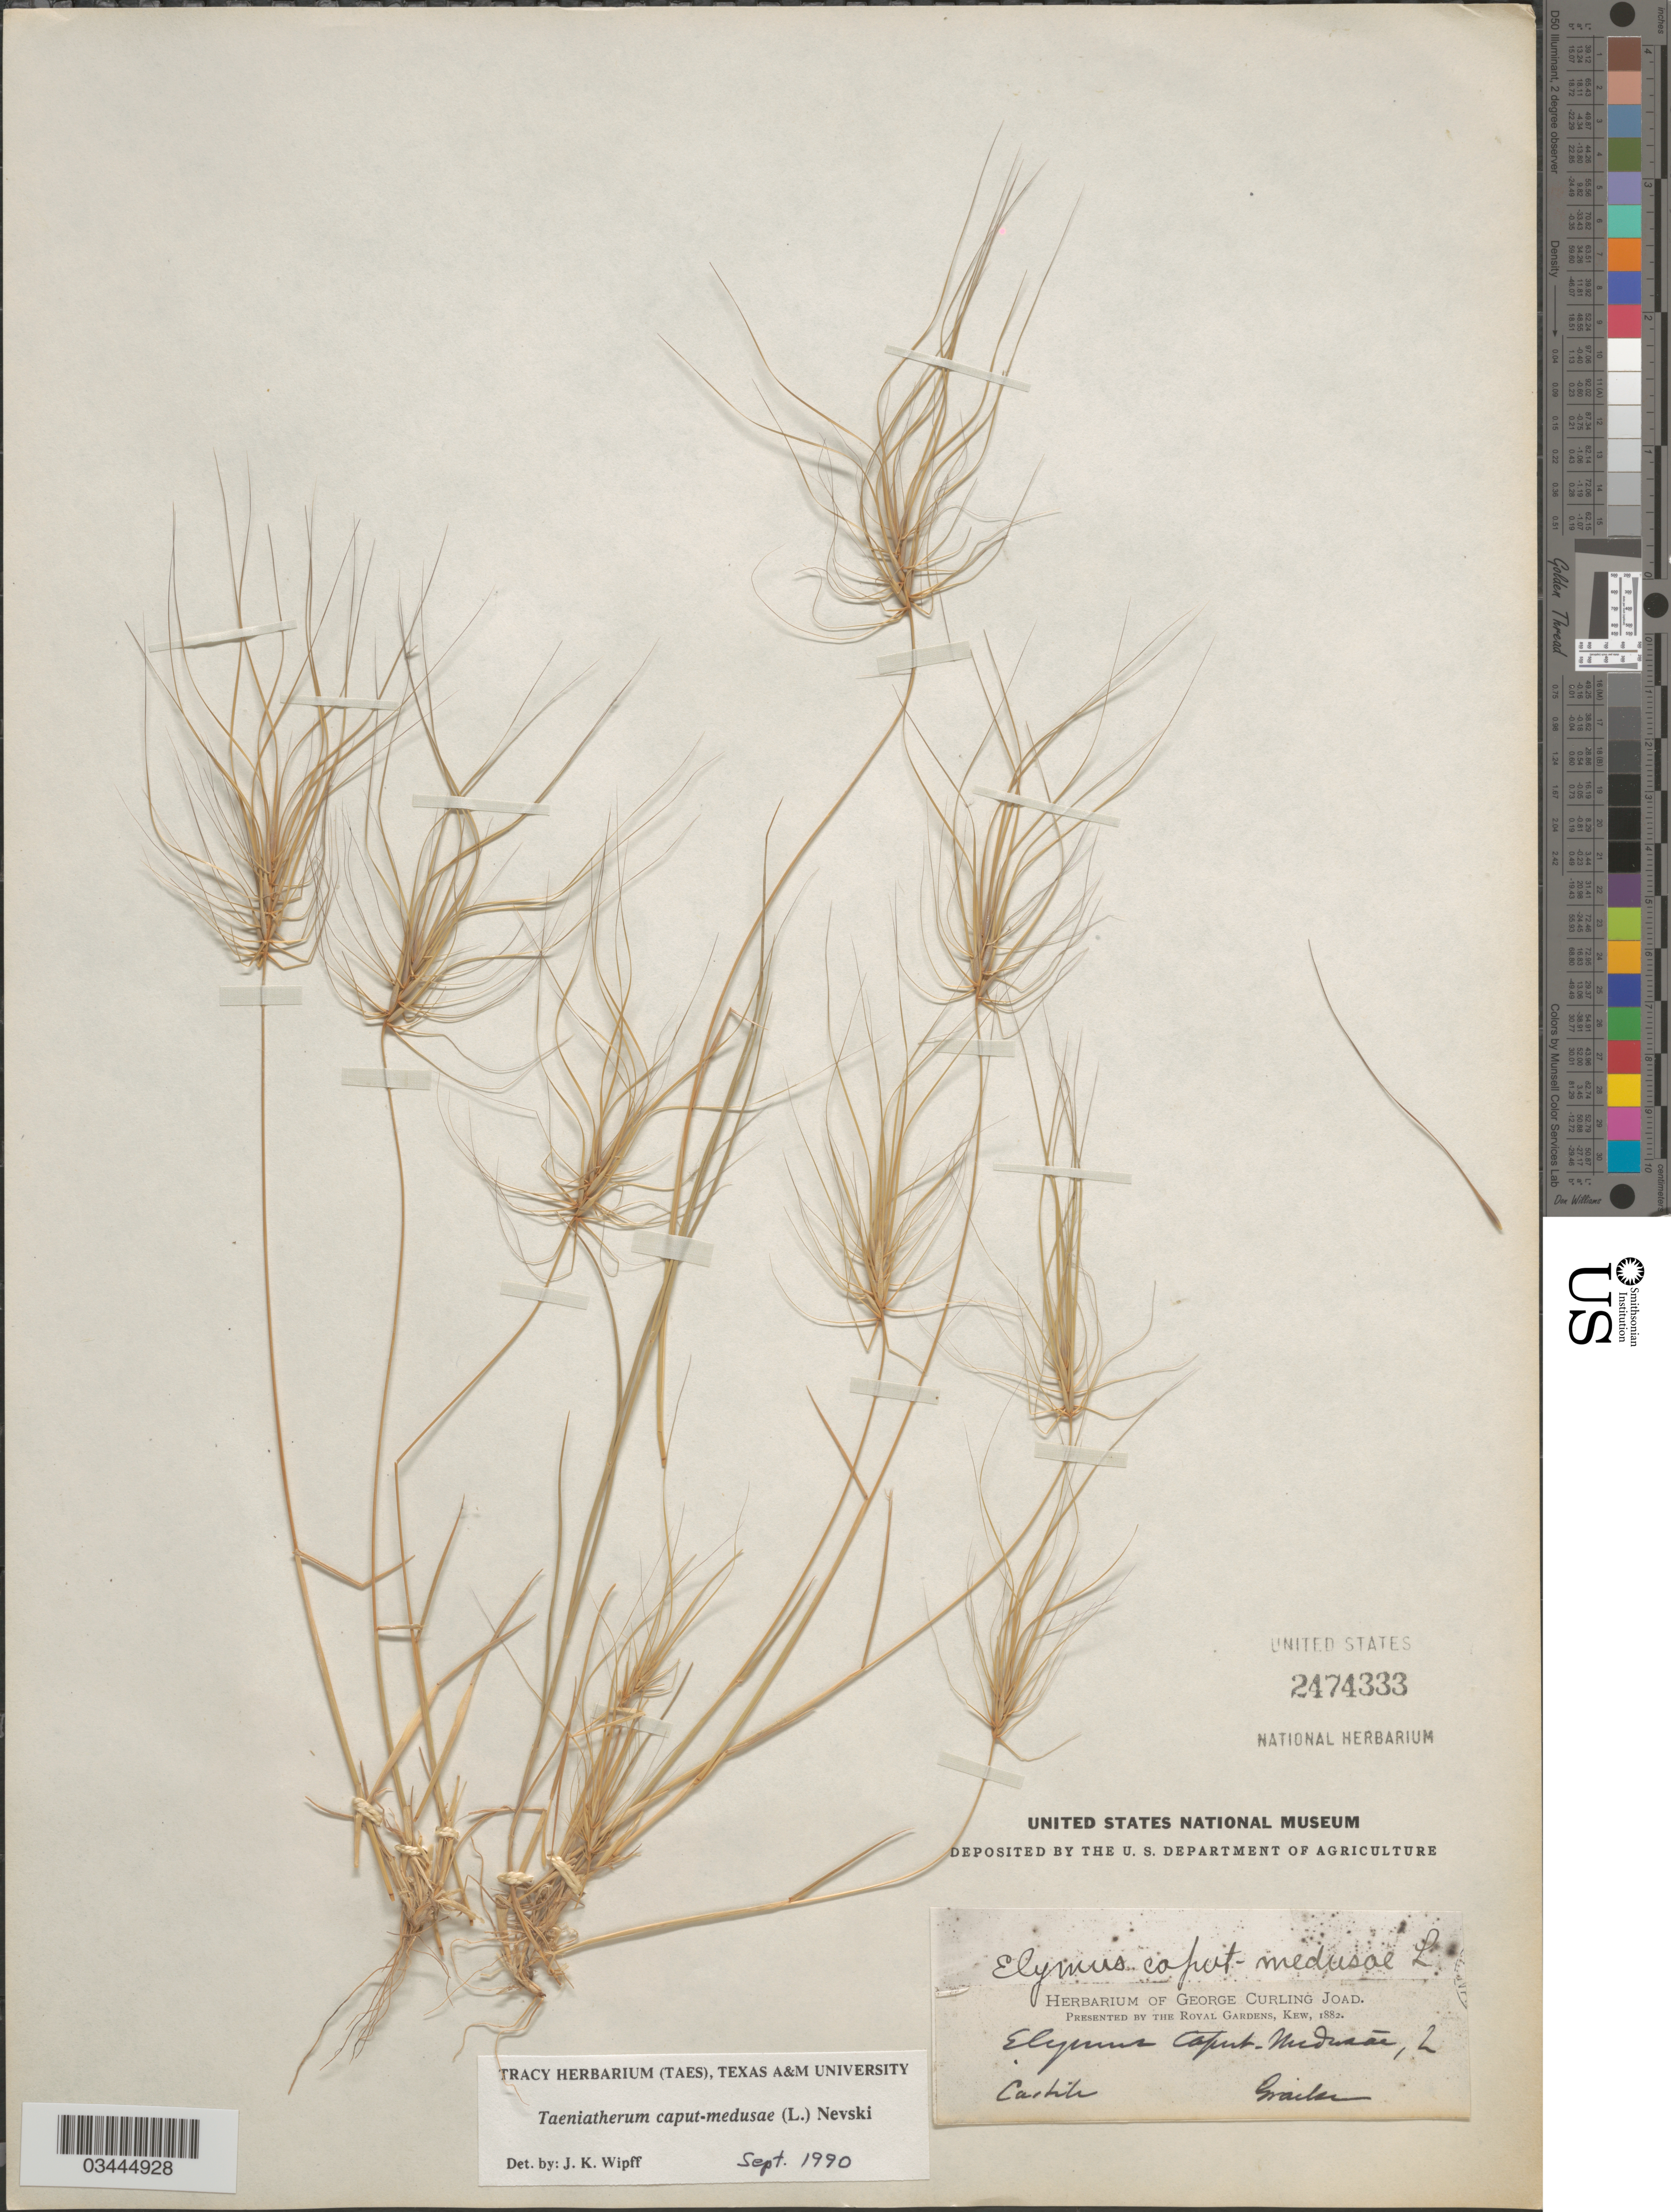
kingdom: Plantae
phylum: Tracheophyta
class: Liliopsida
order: Poales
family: Poaceae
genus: Taeniatherum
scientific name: Taeniatherum caput-medusae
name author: L.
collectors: ex herb. George Curling Joad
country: Spain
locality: Castile. Grailes.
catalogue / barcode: US 2474333